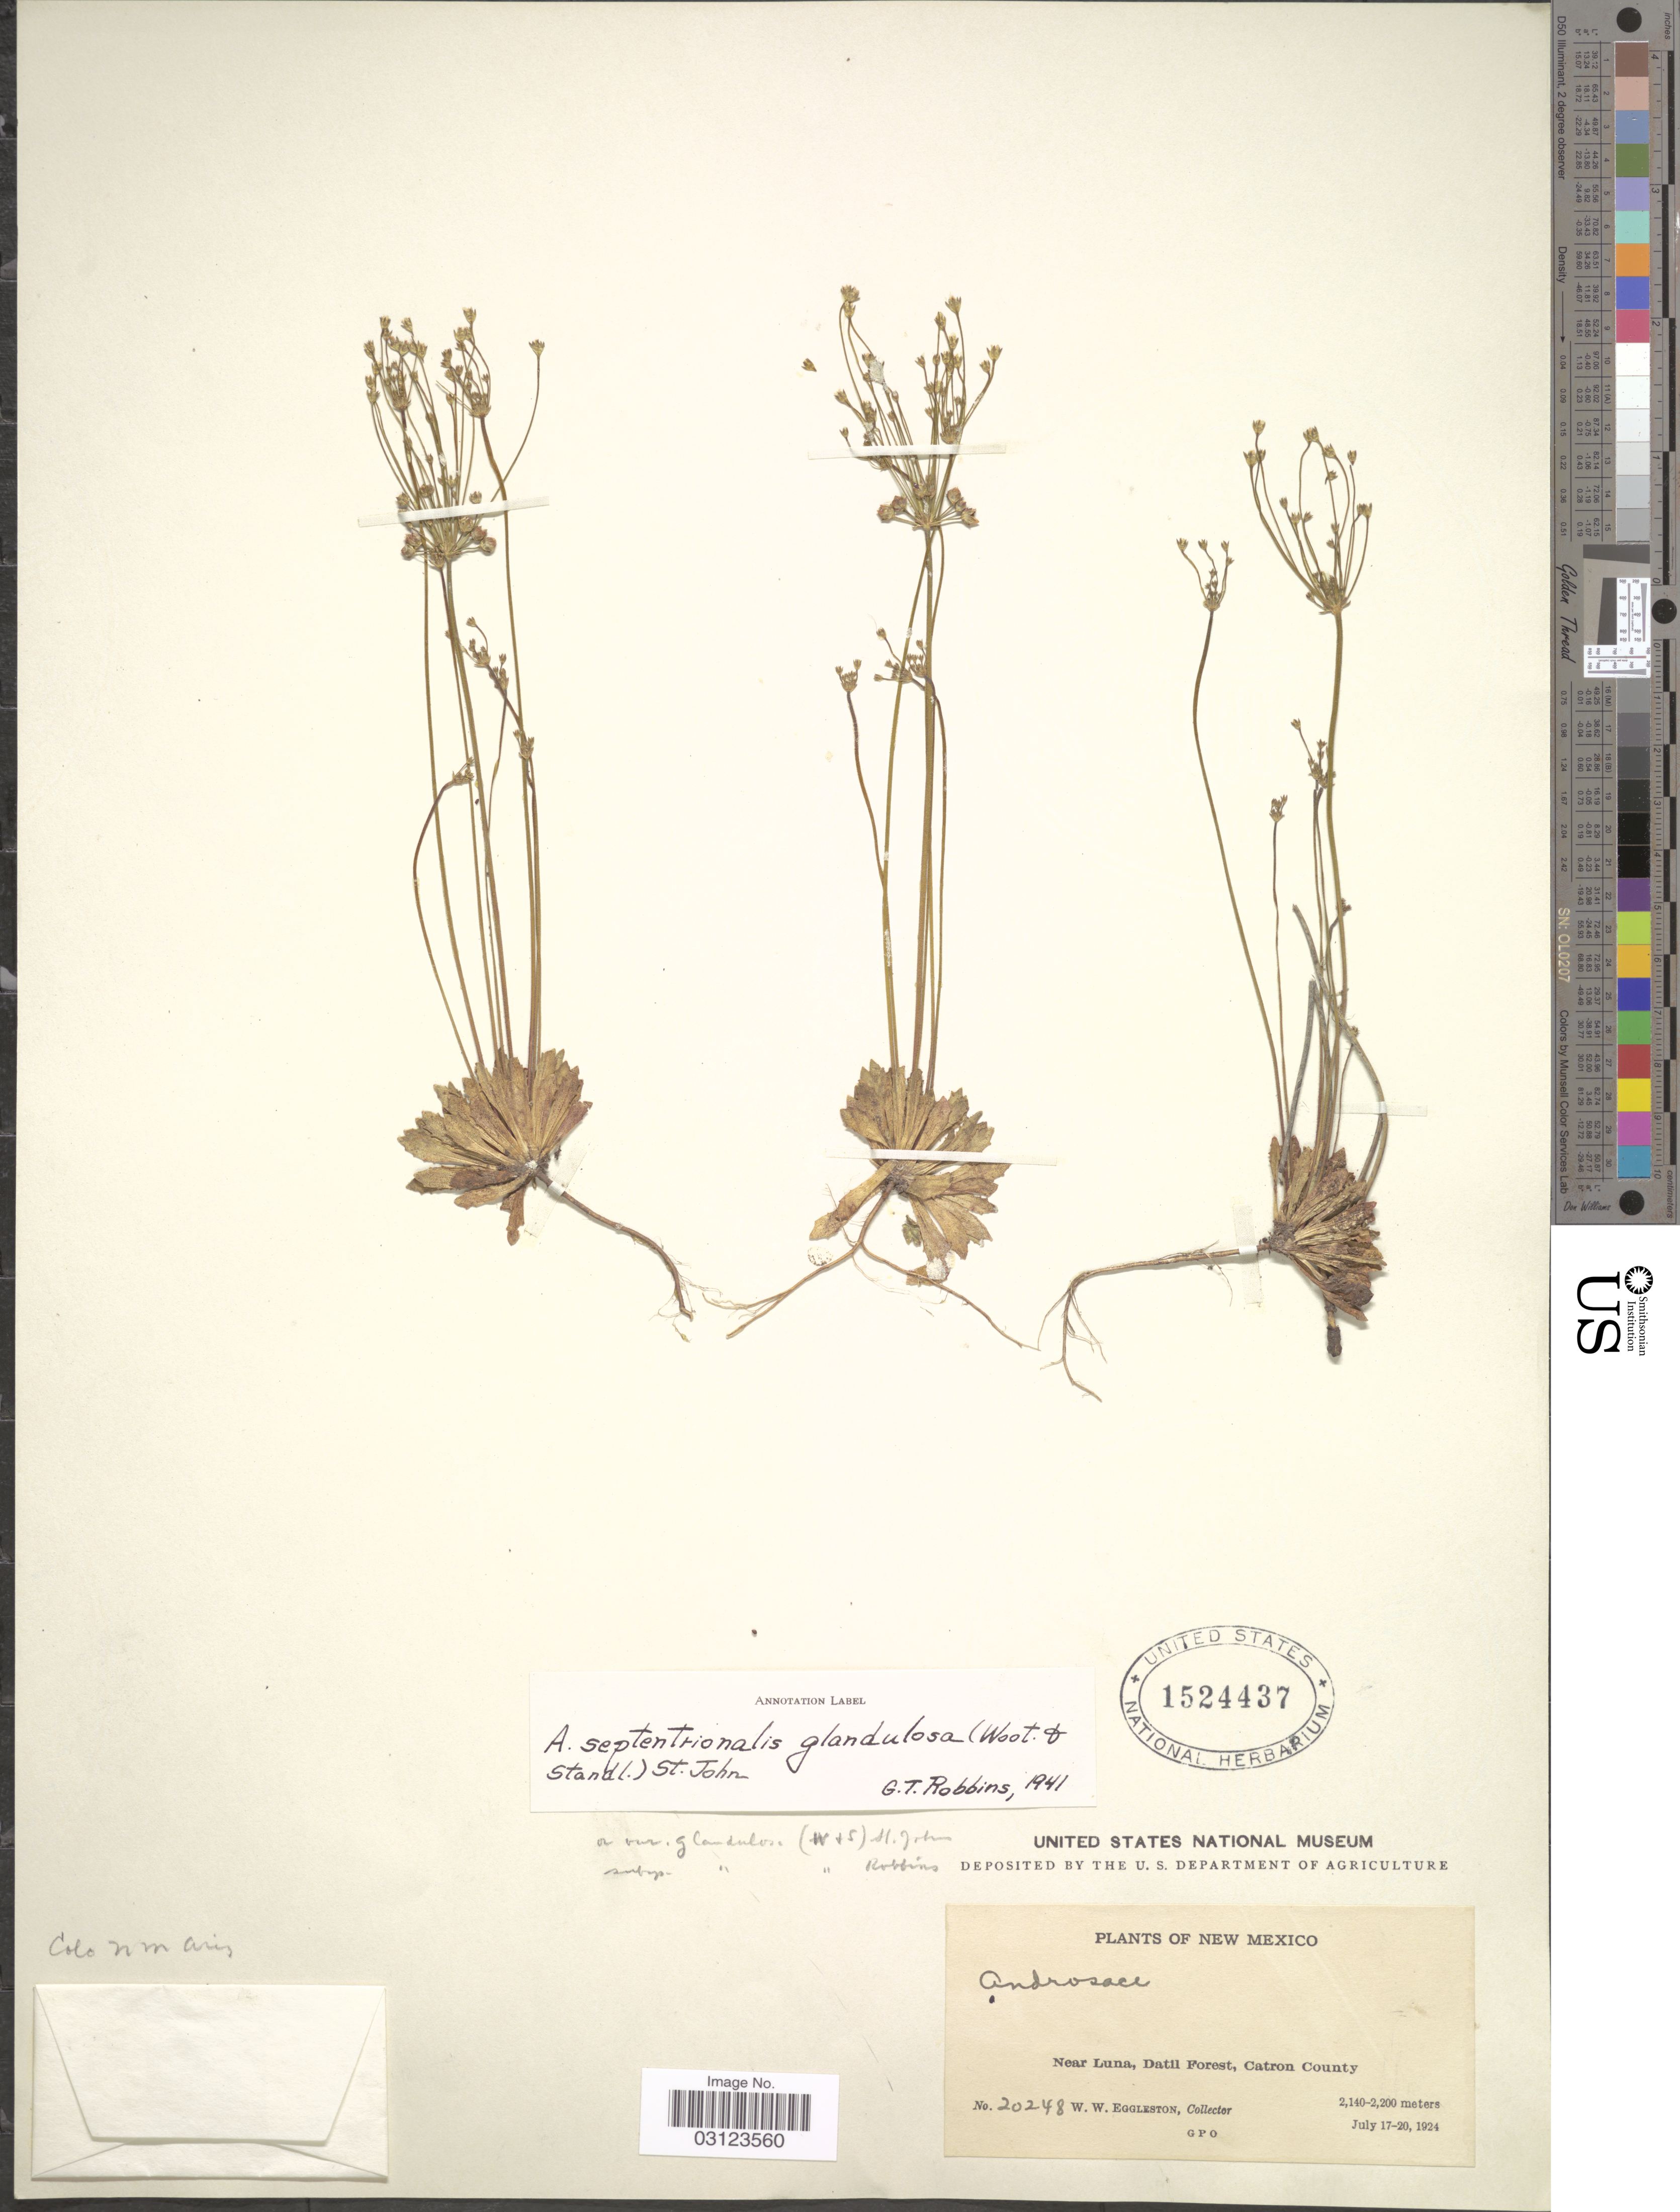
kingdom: Plantae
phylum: Tracheophyta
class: Magnoliopsida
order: Ericales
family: Primulaceae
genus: Androsace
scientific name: Androsace septentrionalis subsp. glandulosa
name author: (Wooton & Standl.) G.T. Robbins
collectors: W. W. Eggleston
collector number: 20248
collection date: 1924-07-17/1924-07-20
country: United States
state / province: New Mexico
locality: Near Luna, Datil Forest, Catron County.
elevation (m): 2140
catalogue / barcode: US 1524437